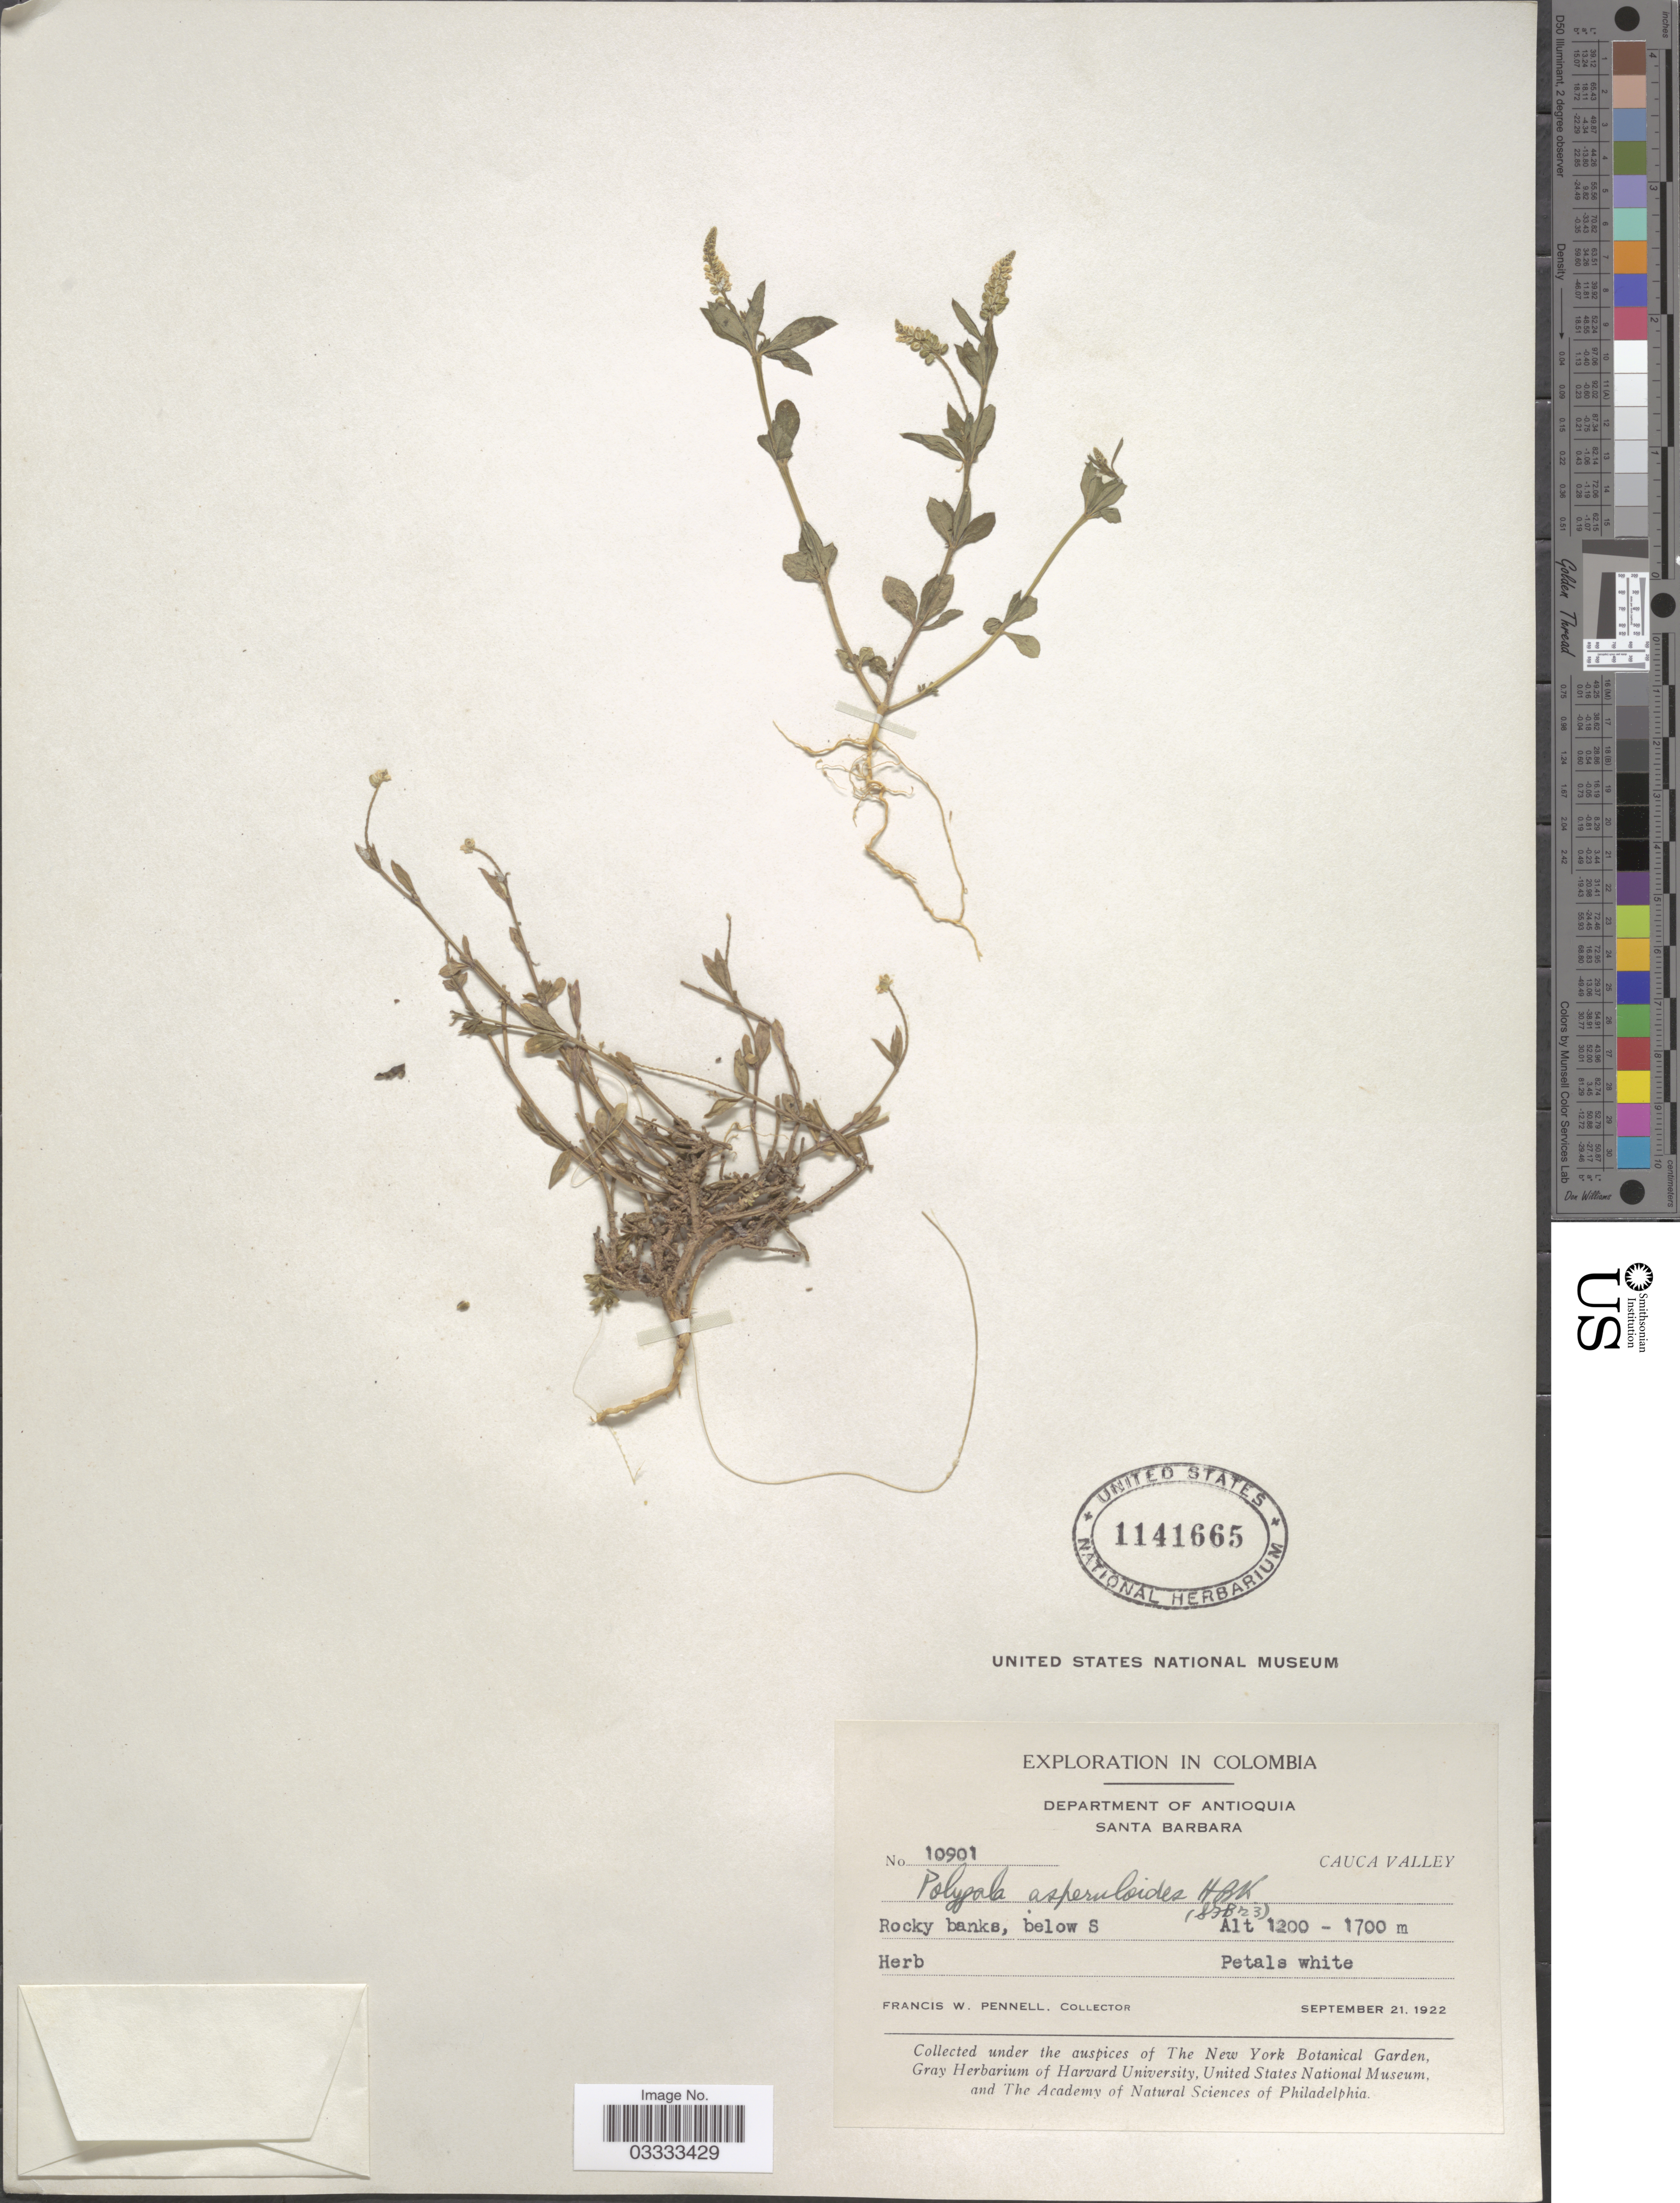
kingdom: Plantae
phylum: Tracheophyta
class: Magnoliopsida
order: Fabales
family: Polygalaceae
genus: Polygala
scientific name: Polygala asperuloides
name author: Kunth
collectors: F. W. Pennell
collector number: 10901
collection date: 1922-09-21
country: Colombia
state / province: Antioquia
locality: Department of Antioquia. Santa Barabara. Cauca Valley, Rocky banks, below S.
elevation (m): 1200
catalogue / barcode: US 1141665